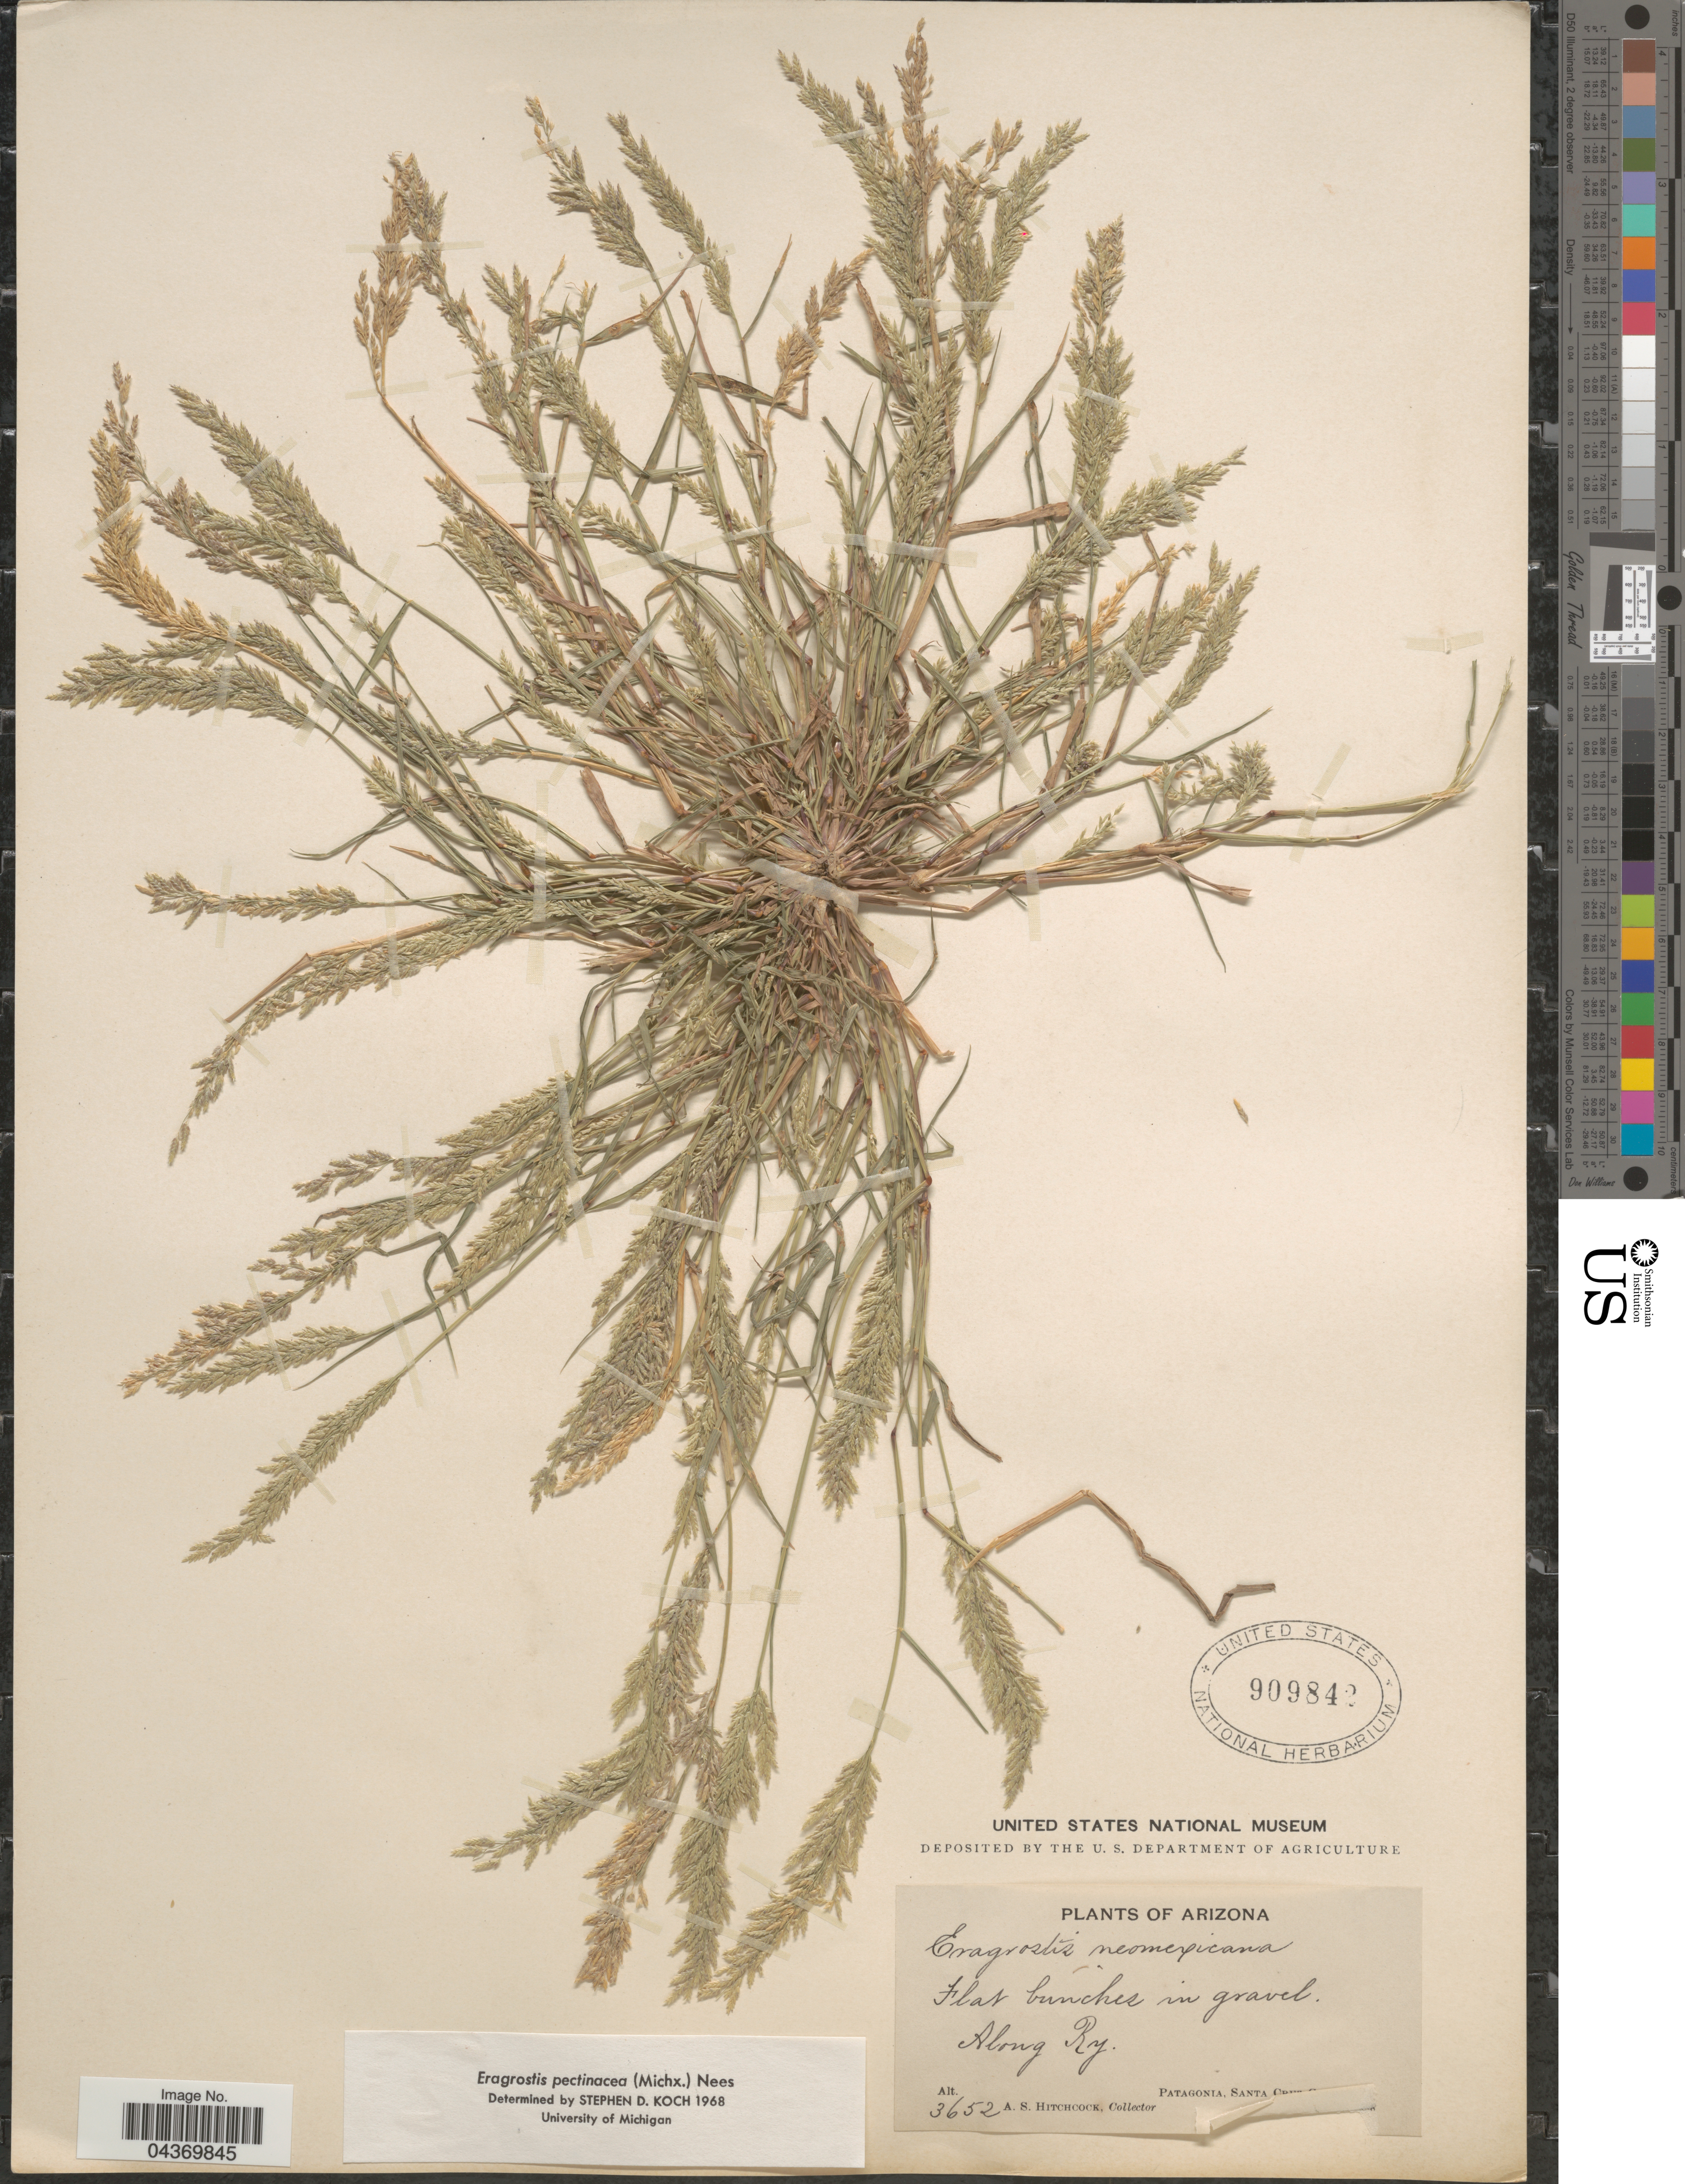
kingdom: Plantae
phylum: Tracheophyta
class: Liliopsida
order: Poales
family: Poaceae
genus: Eragrostis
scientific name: Eragrostis pectinacea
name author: (Michx.) Nees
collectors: A. S. Hitchcock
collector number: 3652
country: United States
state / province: Arizona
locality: Along Ry. Patagonia, Santa [illegible text].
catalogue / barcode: US 909842